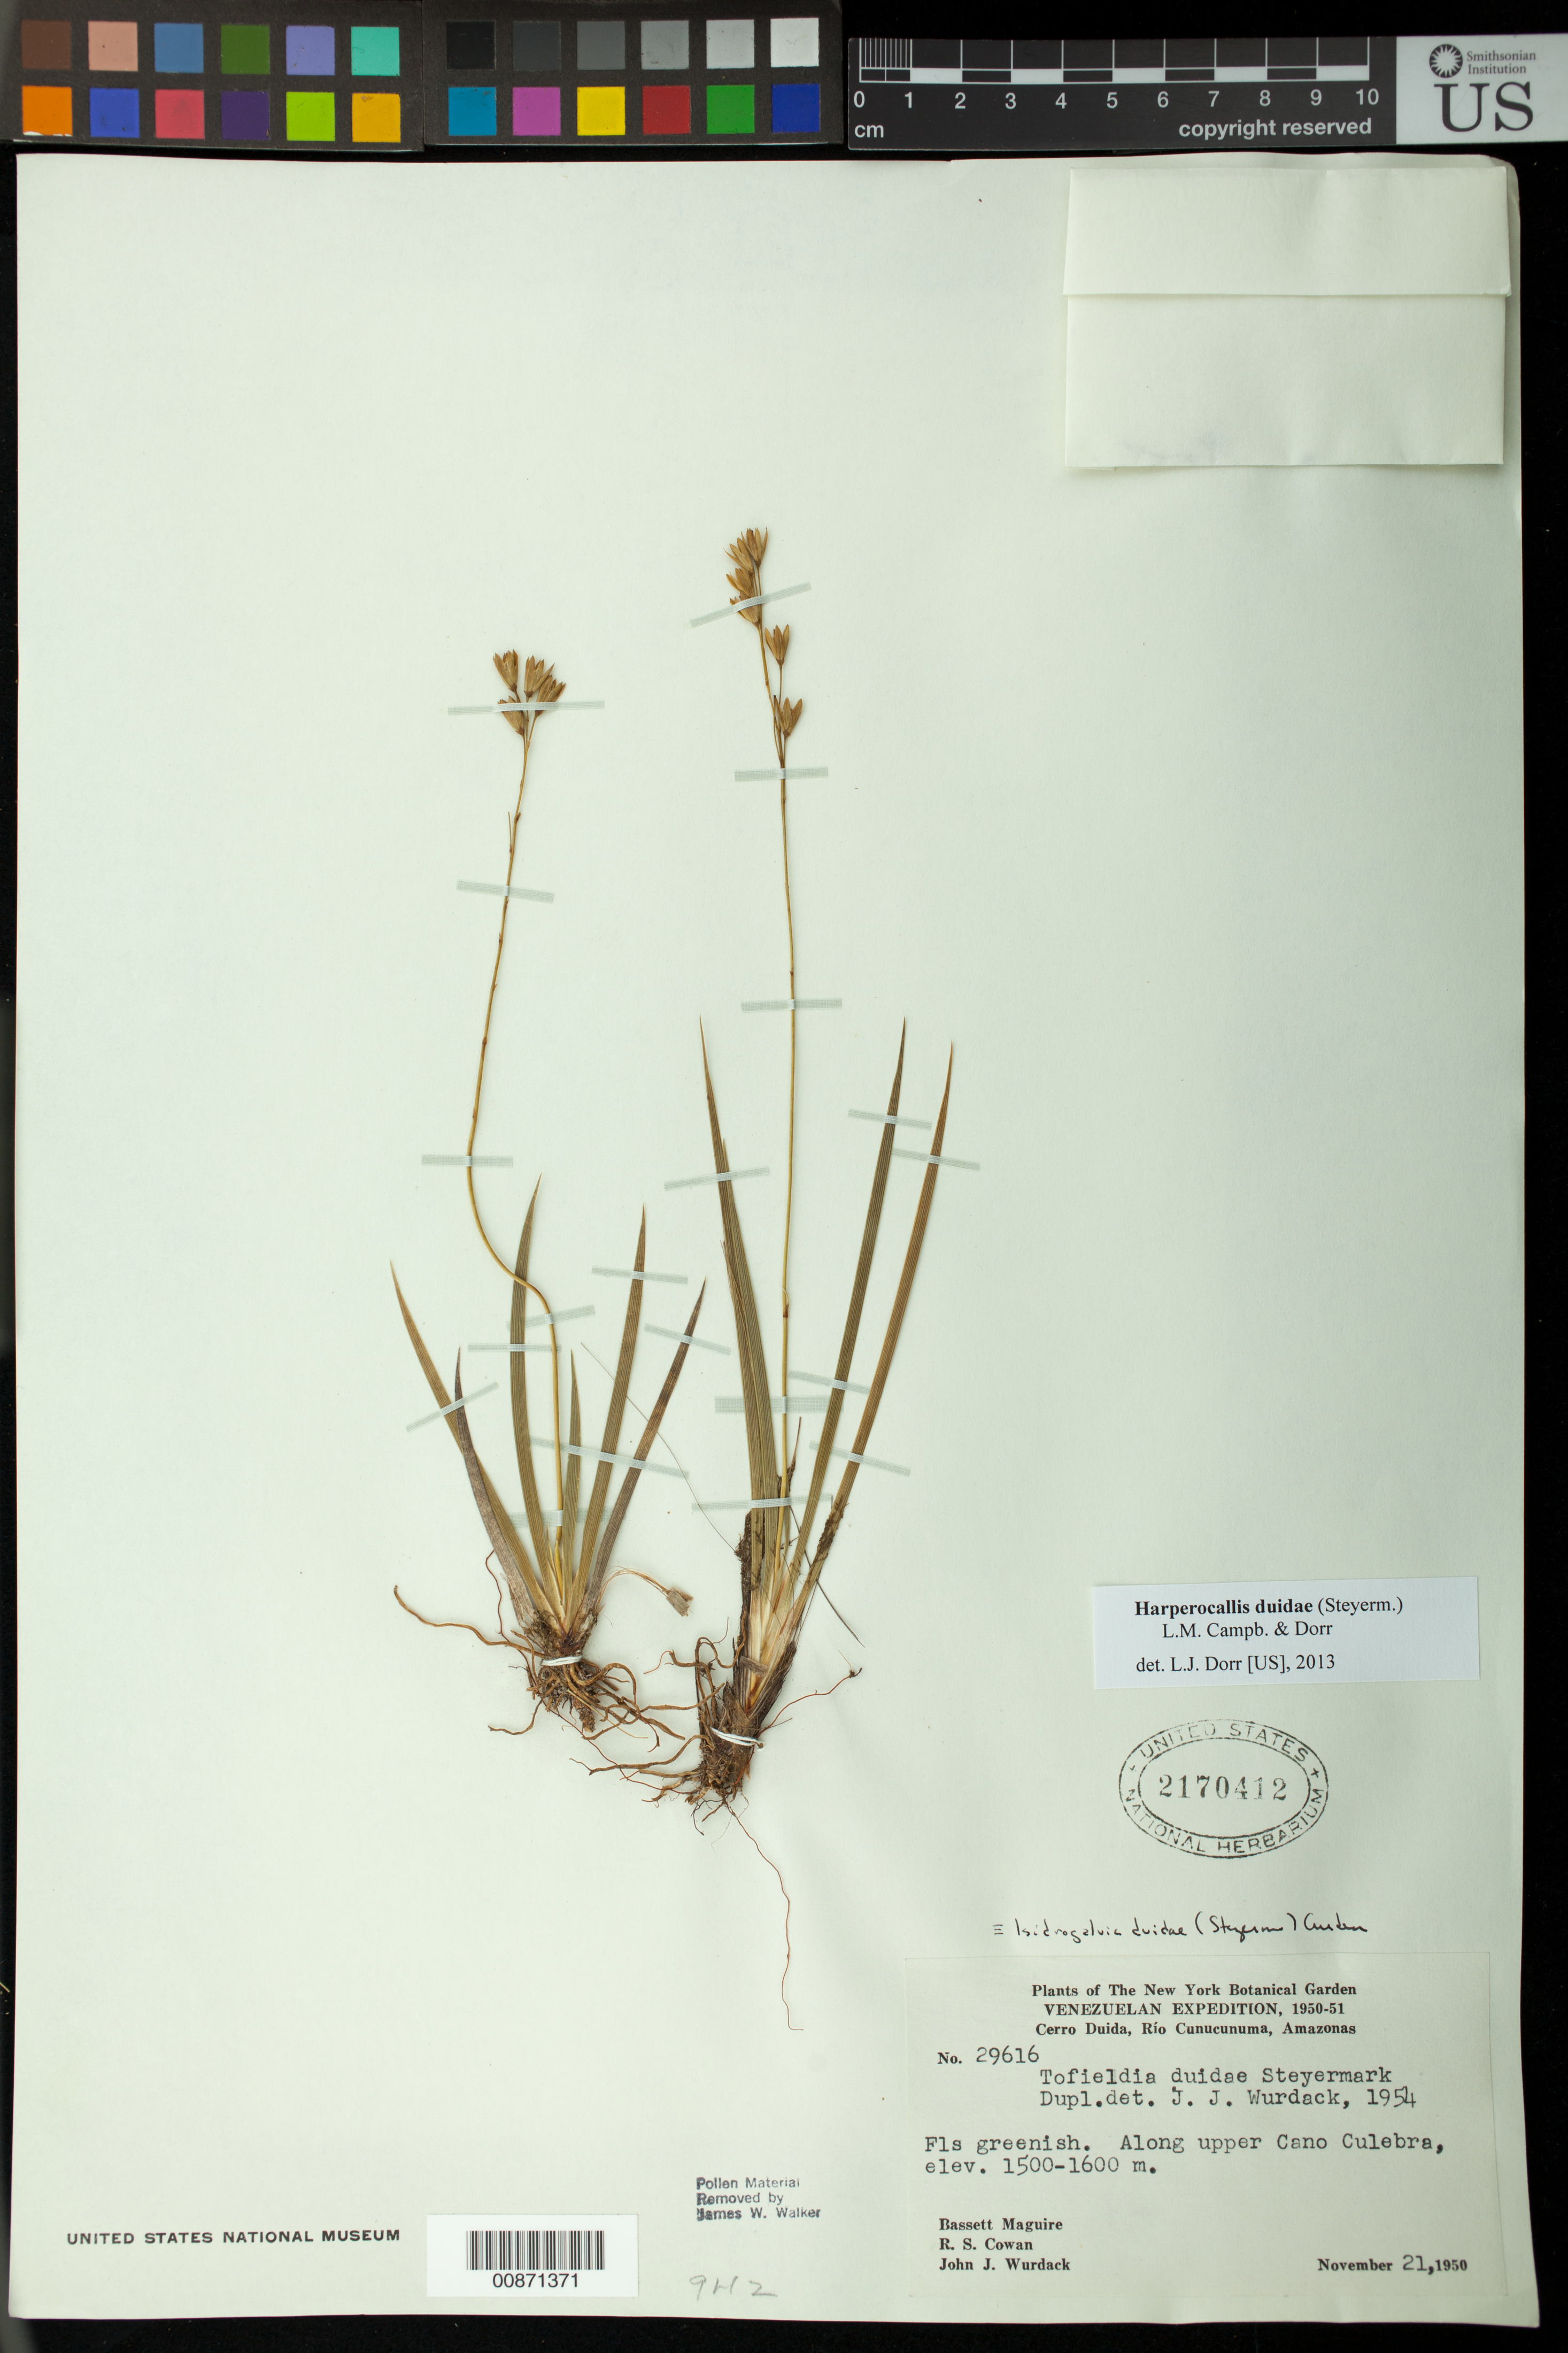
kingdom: Plantae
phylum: Tracheophyta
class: Liliopsida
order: Alismatales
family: Tofieldiaceae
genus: Harperocallis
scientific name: Harperocallis duidae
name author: (Steyerm.) L.M. Campb. & Dorr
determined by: Dorr, L. J., (BOT), Smithsonian Institution - National Museum of Natural History (UNITED STATES)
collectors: B. Maguire, R. S. Cowan & J. J. Wurdack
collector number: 29616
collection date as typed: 21-Nov-50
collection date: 1950-11-21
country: Venezuela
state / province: Amazonas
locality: Cerro Duida, Río Cunucunuma, Caño Culebra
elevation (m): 1500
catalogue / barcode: US 2170412